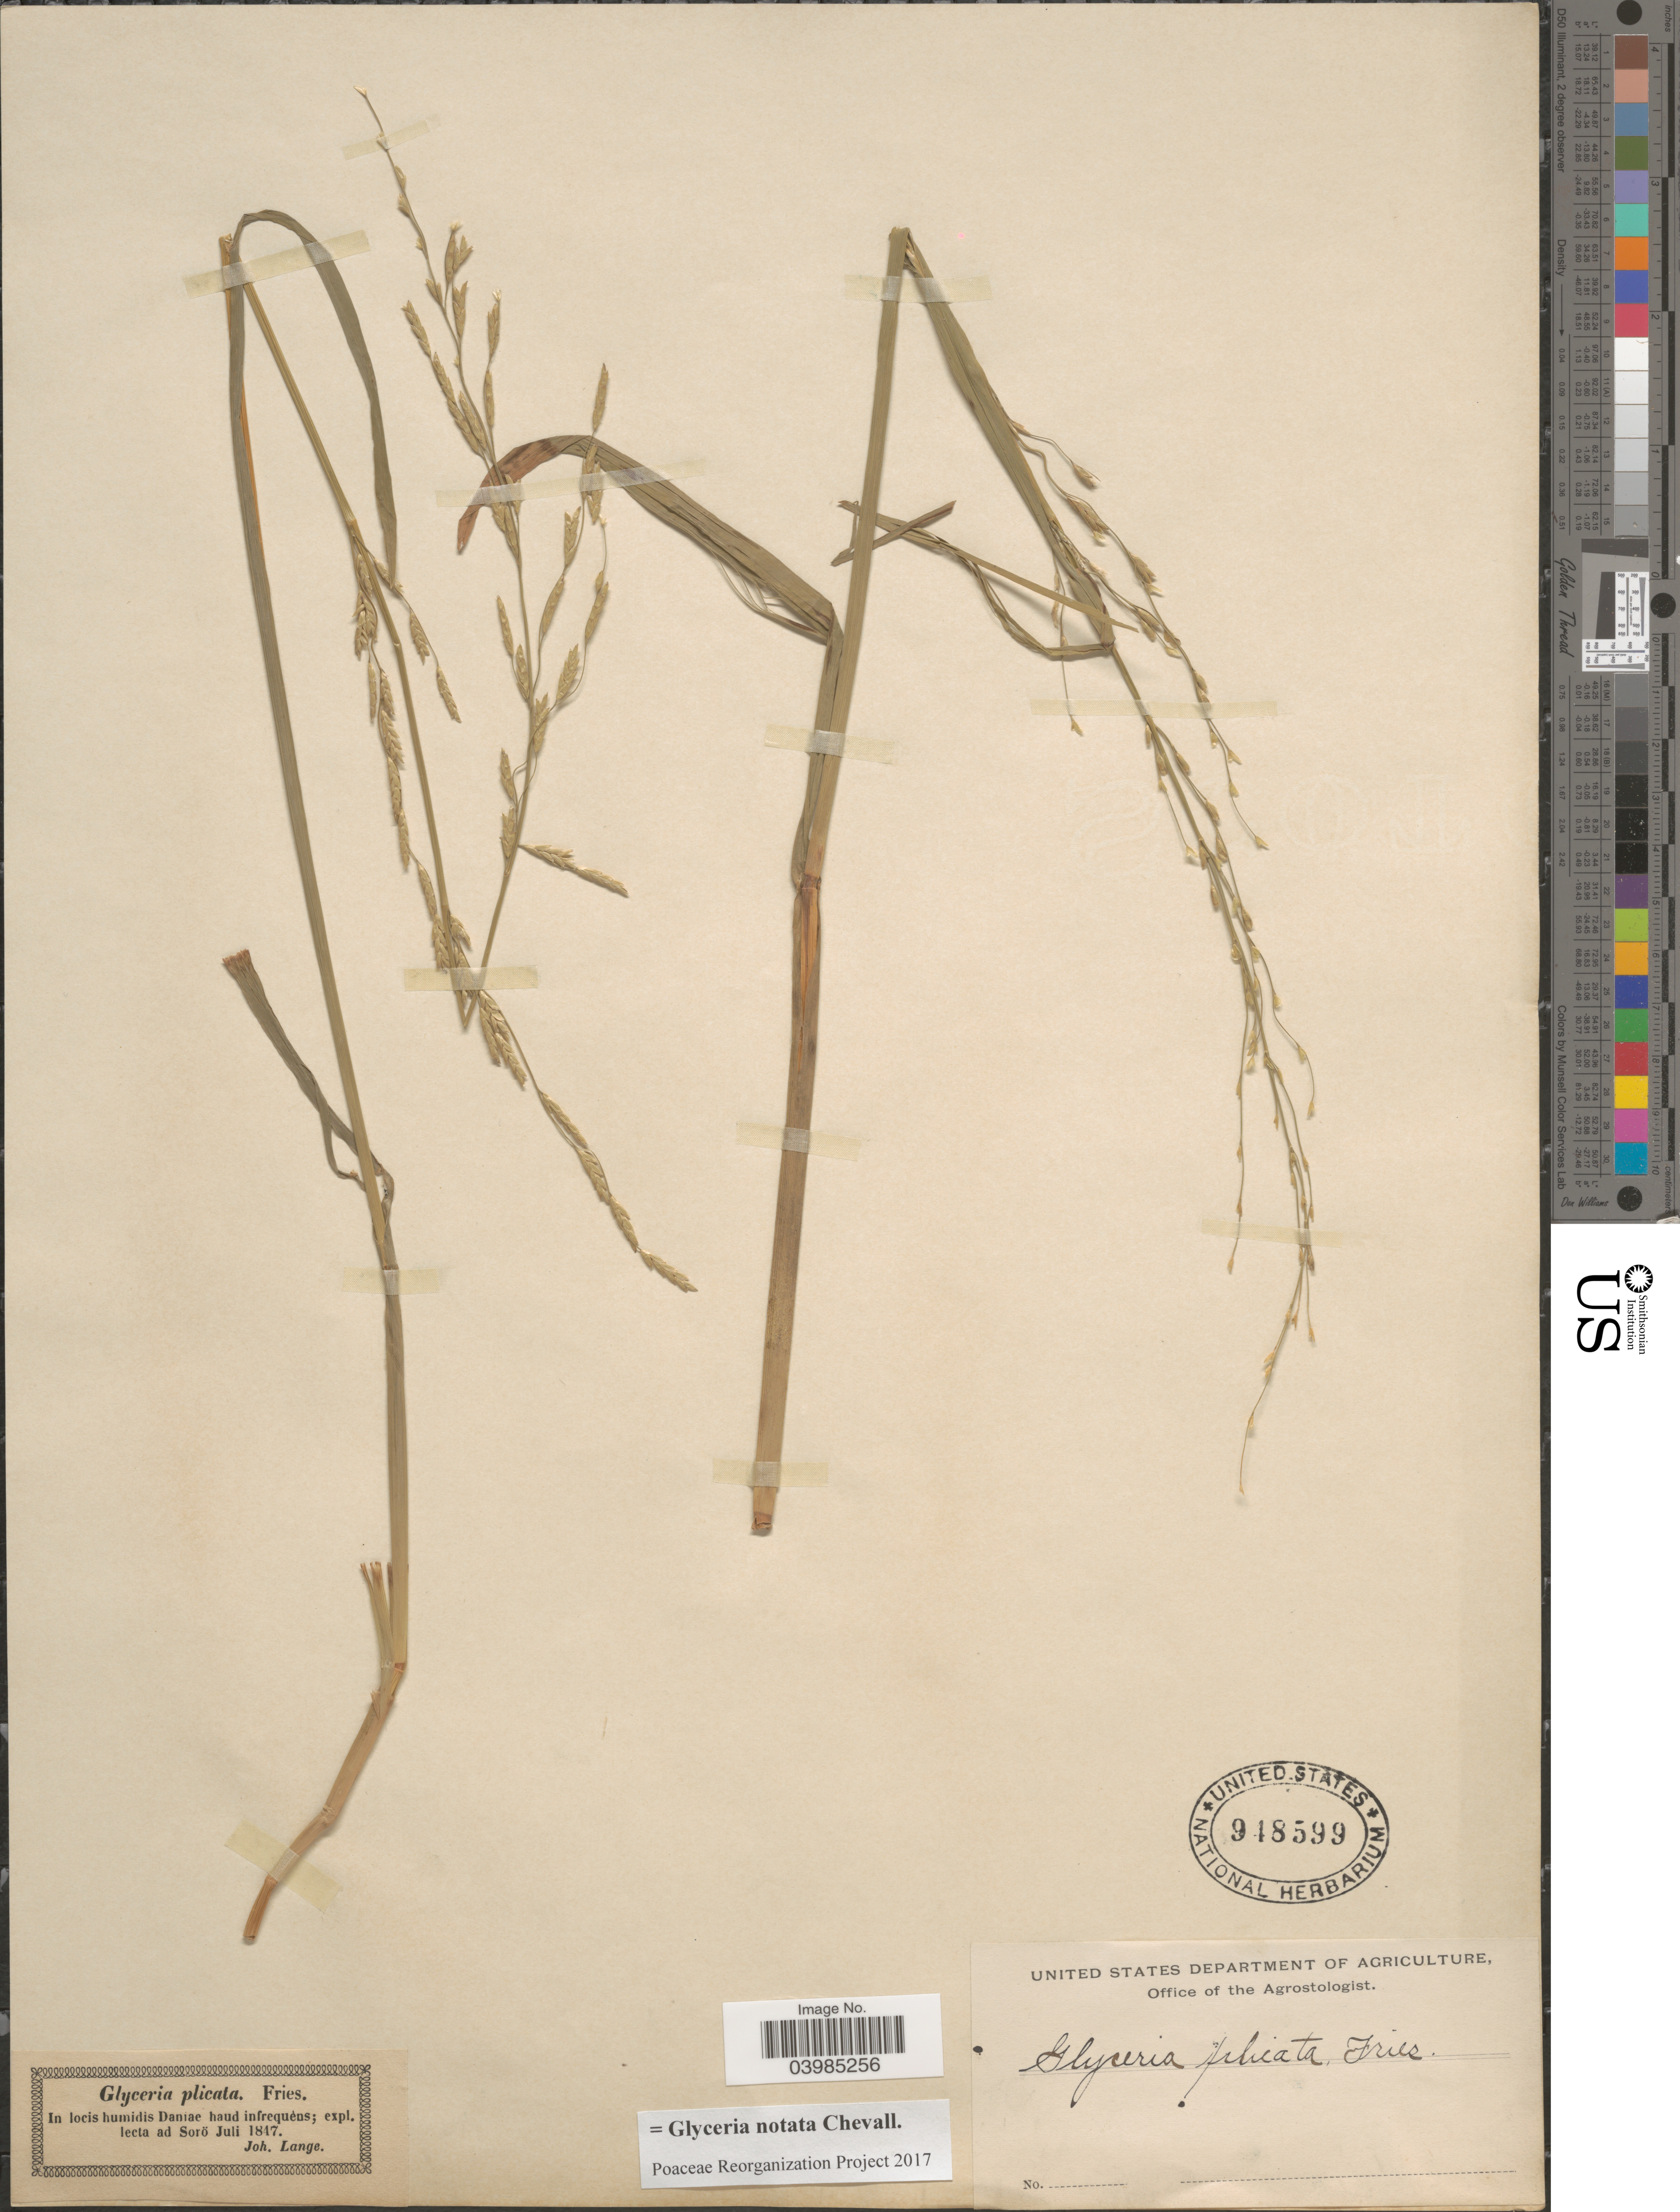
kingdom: Plantae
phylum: Tracheophyta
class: Liliopsida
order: Poales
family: Poaceae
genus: Glyceria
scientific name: Glyceria notata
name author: Chevall.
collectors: J. M. C. Lange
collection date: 1847-07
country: Denmark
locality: In locis humidis Daniae haud infrequèns; expl. lecta ad Sorö.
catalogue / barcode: US 948599